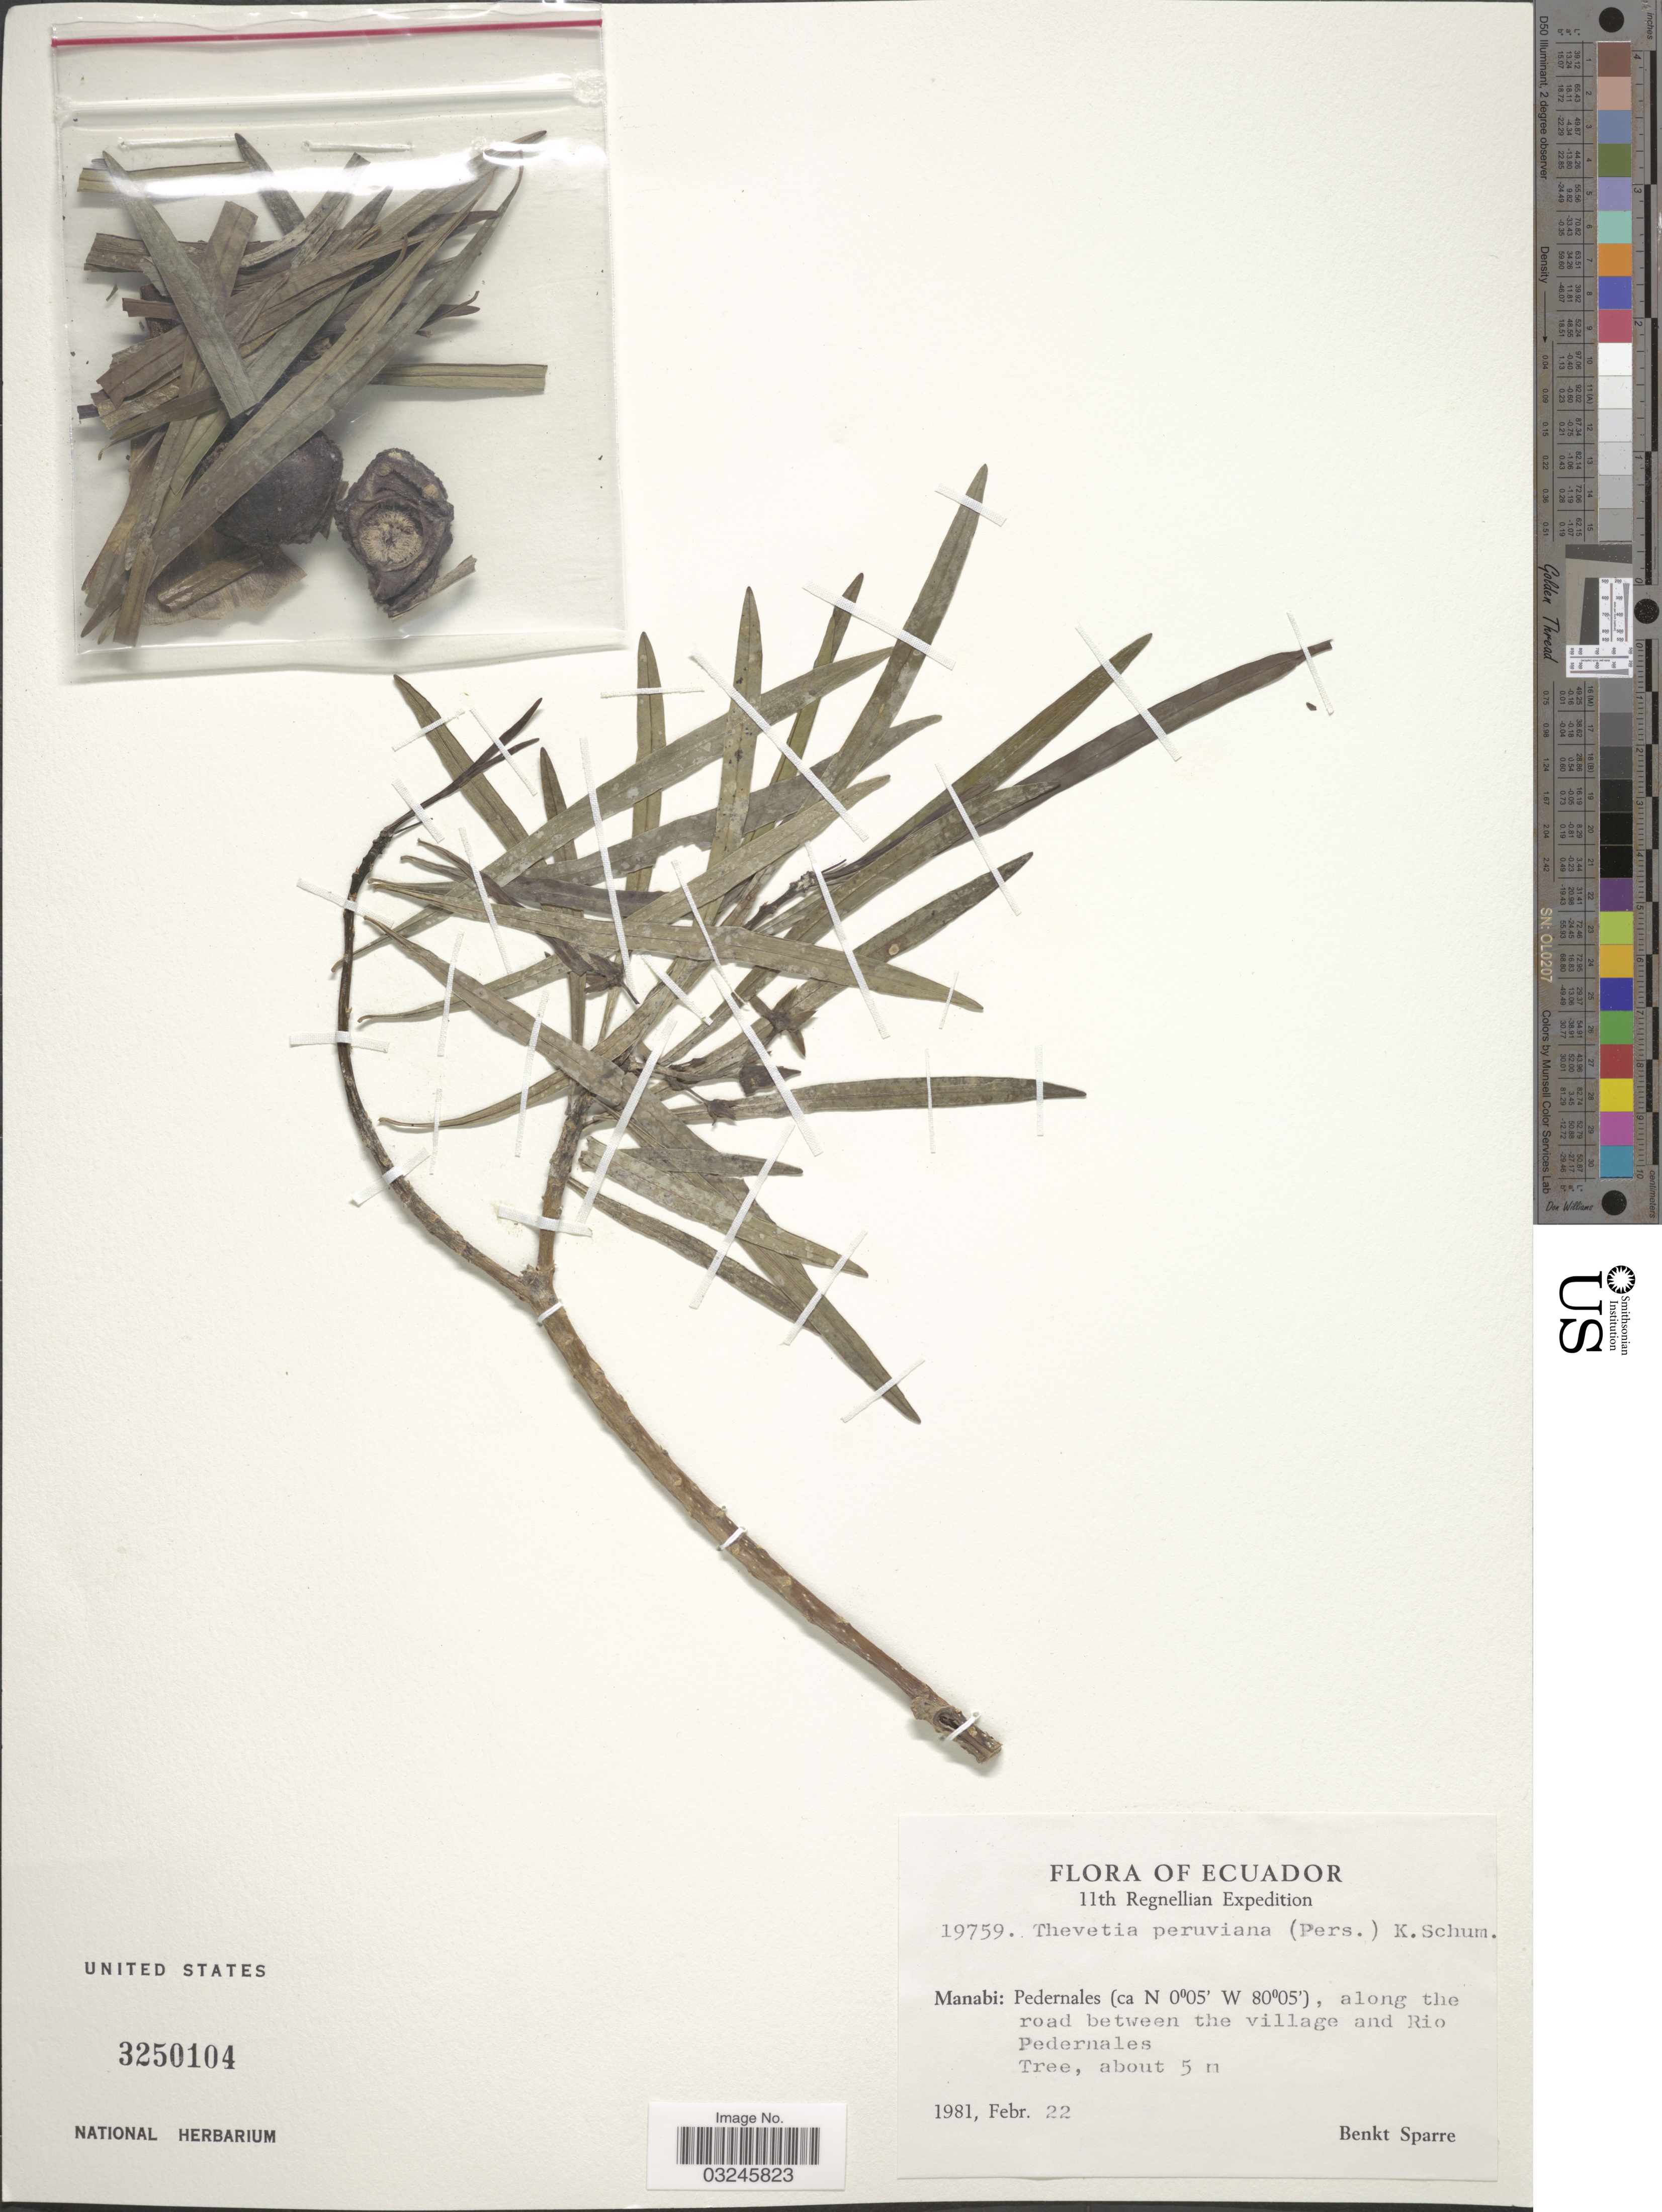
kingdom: Plantae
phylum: Tracheophyta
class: Magnoliopsida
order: Gentianales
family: Apocynaceae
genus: Thevetia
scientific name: Thevetia peruviana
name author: (Pers.) K. Schum.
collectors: B. Sparre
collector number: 19759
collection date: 1981-02-22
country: Ecuador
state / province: Manabí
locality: Pedernales, along the road between the village and Rio Pedernales.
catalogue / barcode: US 3250104